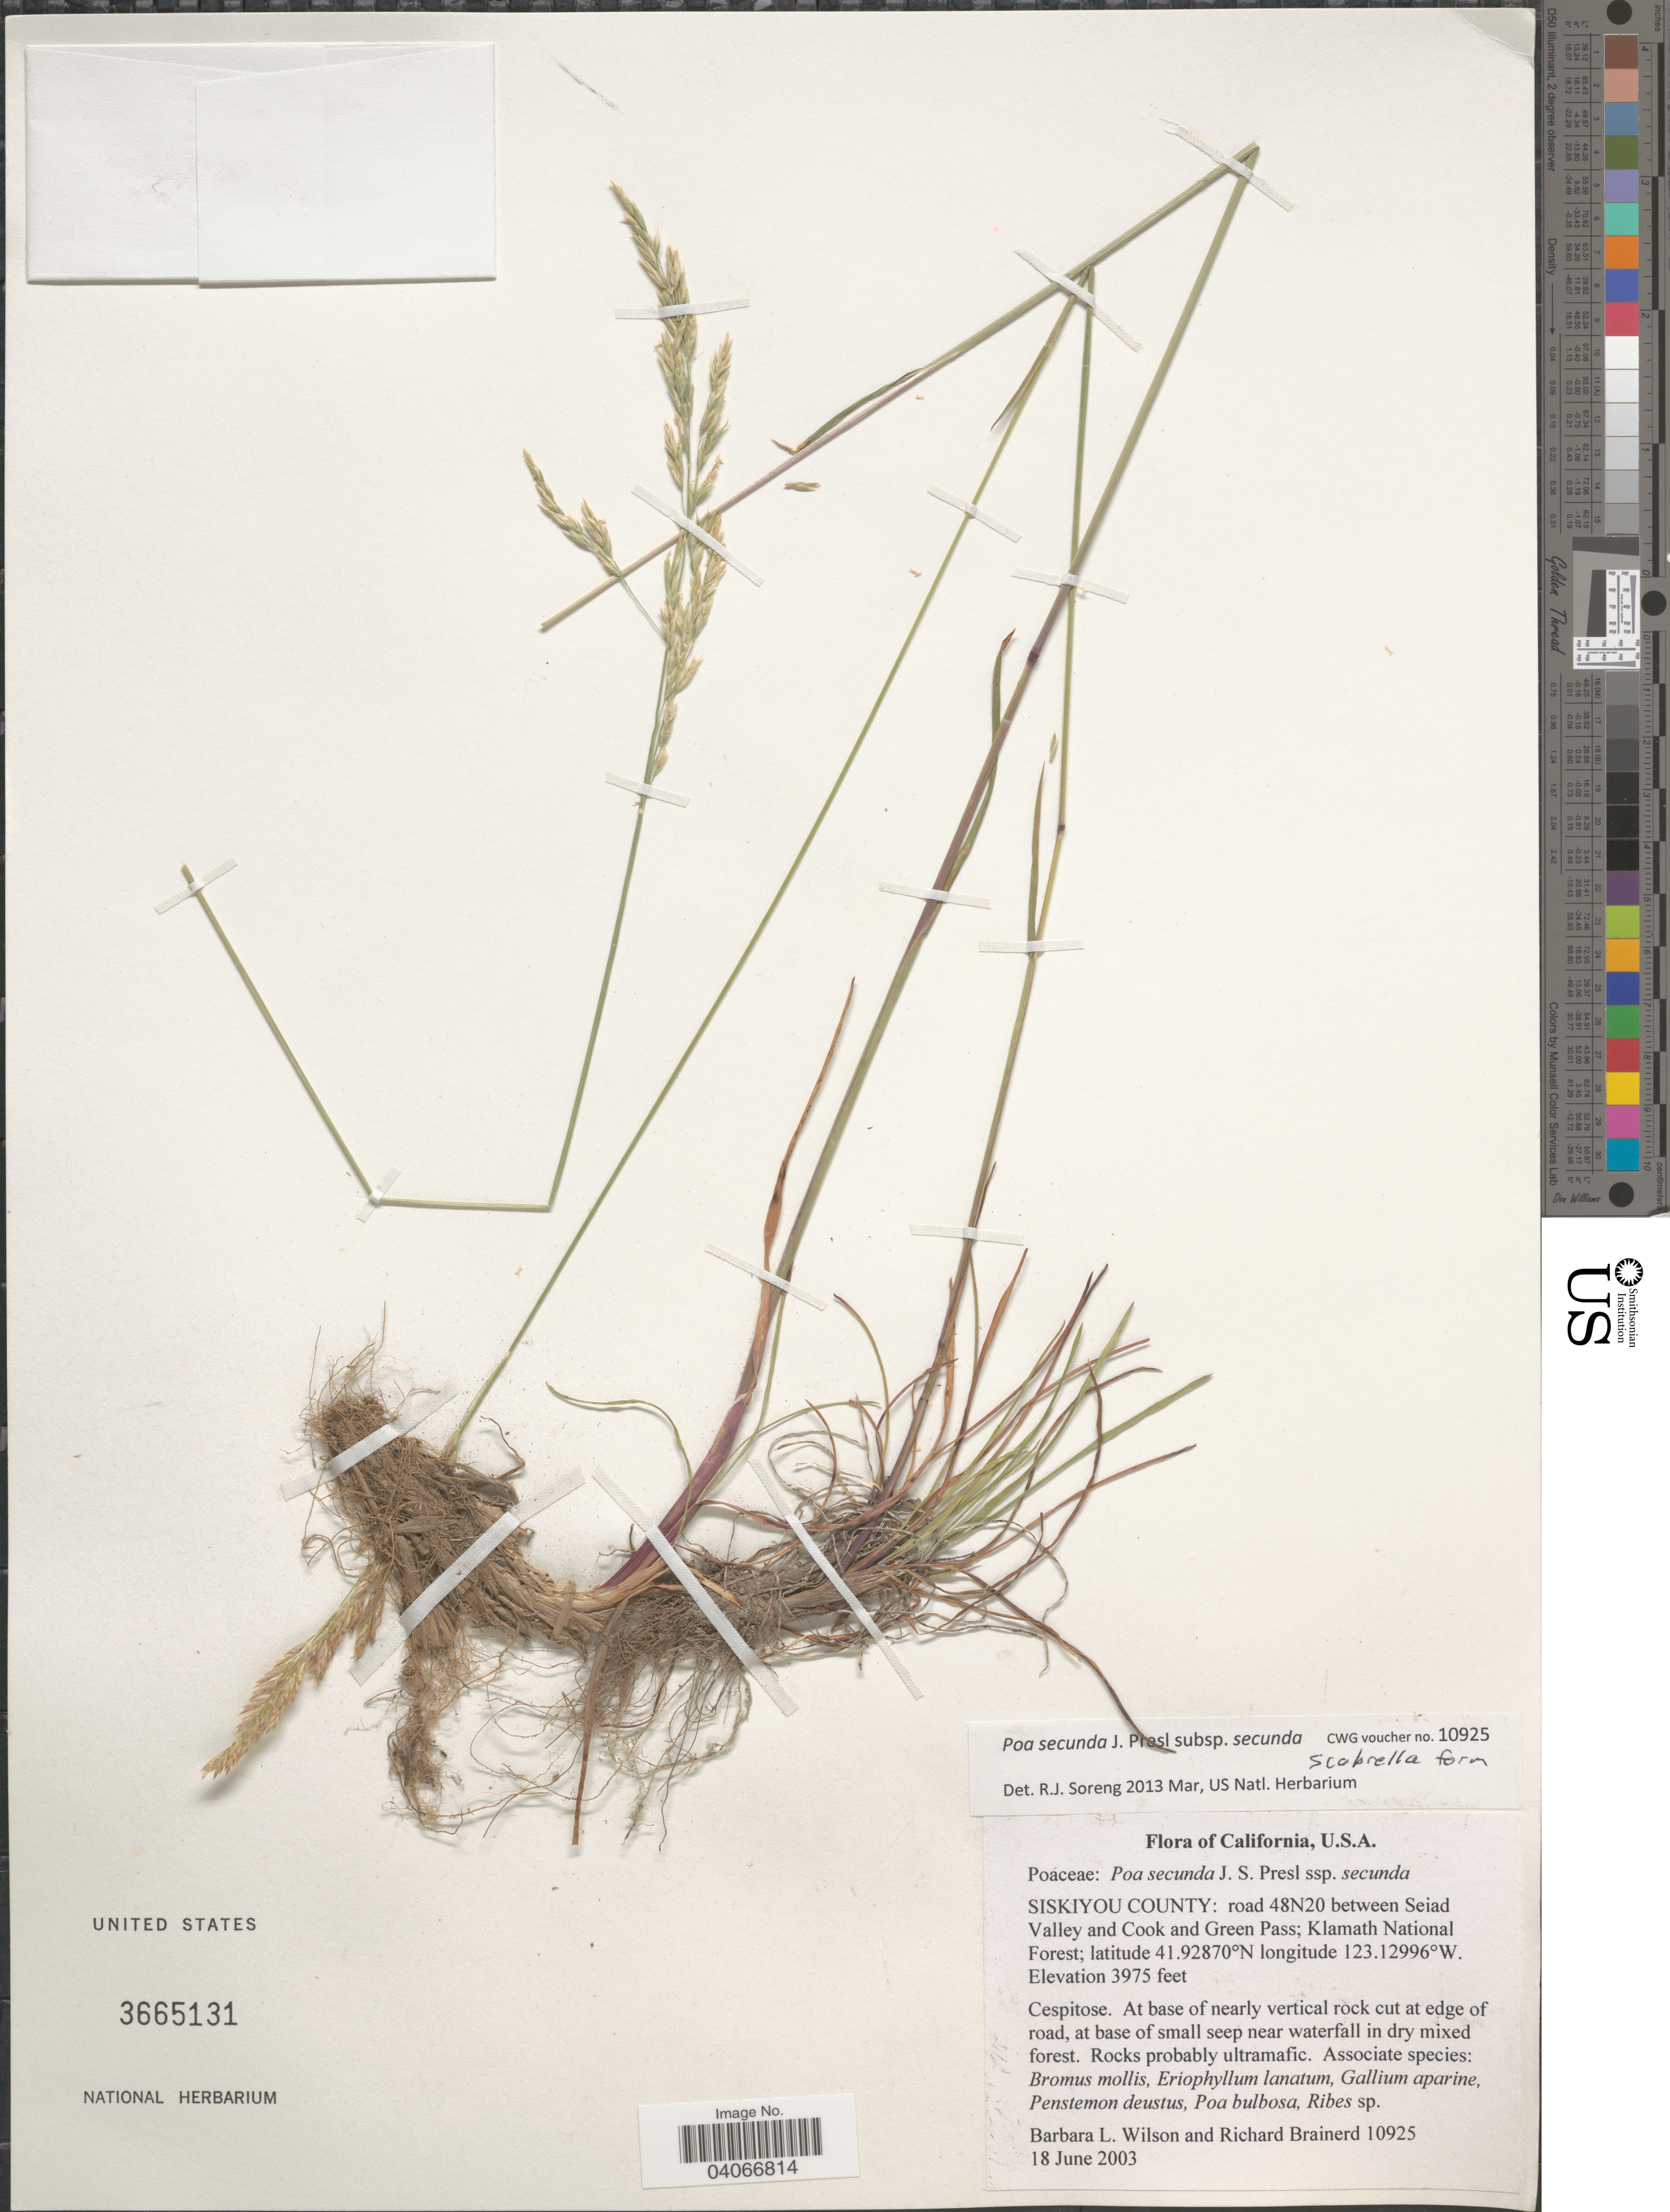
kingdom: Plantae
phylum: Tracheophyta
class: Liliopsida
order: Poales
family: Poaceae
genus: Poa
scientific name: Poa secunda subsp. secunda var. scabrella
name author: (Thurb.) Soreng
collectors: B. L. Wilson & R. Brainerd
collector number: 10925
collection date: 2003-06-18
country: United States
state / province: California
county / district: Siskiyou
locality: Siskiyou County: road 48N20 between Seiad Valley and Cook and Green Pass; Klamath National Forest.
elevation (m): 1212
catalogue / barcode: US 3665131